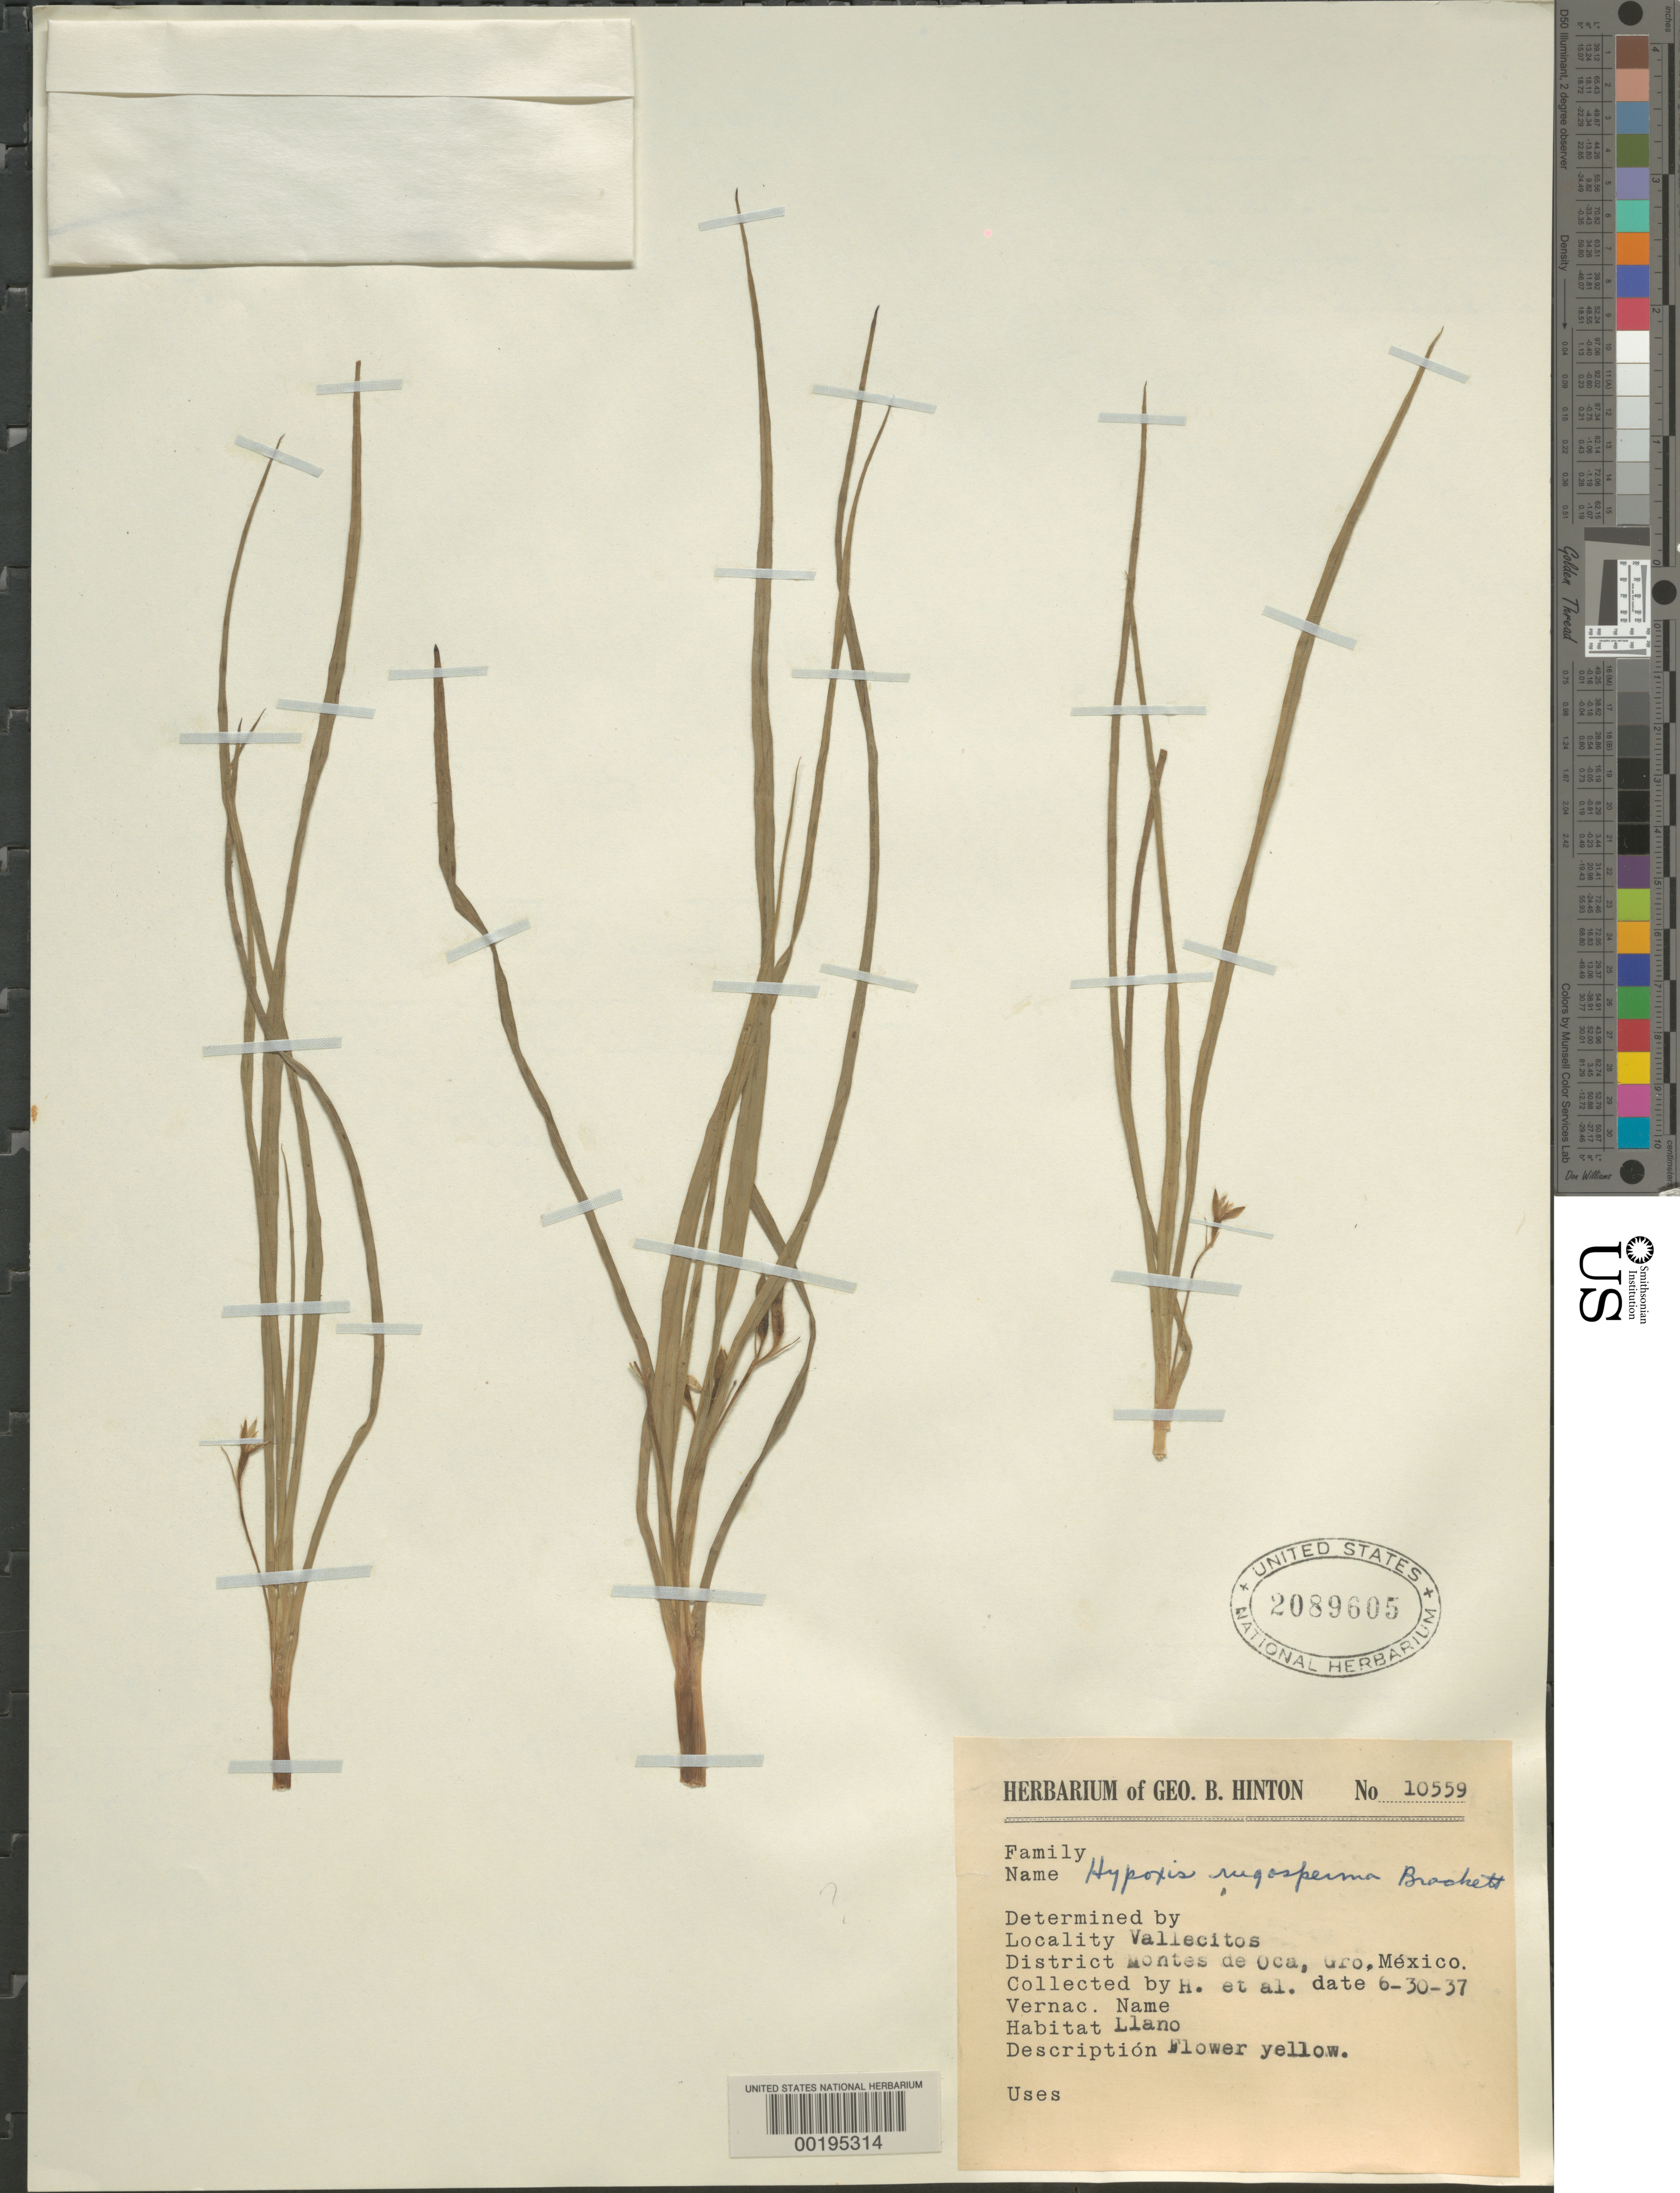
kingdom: Plantae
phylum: Tracheophyta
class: Liliopsida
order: Asparagales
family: Hypoxidaceae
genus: Hypoxis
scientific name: Hypoxis rugosperma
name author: Brackett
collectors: G. B. Hinton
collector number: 10559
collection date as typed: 30 Jun 1937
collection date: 1937-06-30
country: Mexico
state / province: Guerrero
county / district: Unión De Isidoro Montes De Oca, La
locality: Montes de Oca mun. (?), Vallecitos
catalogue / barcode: US 2089605